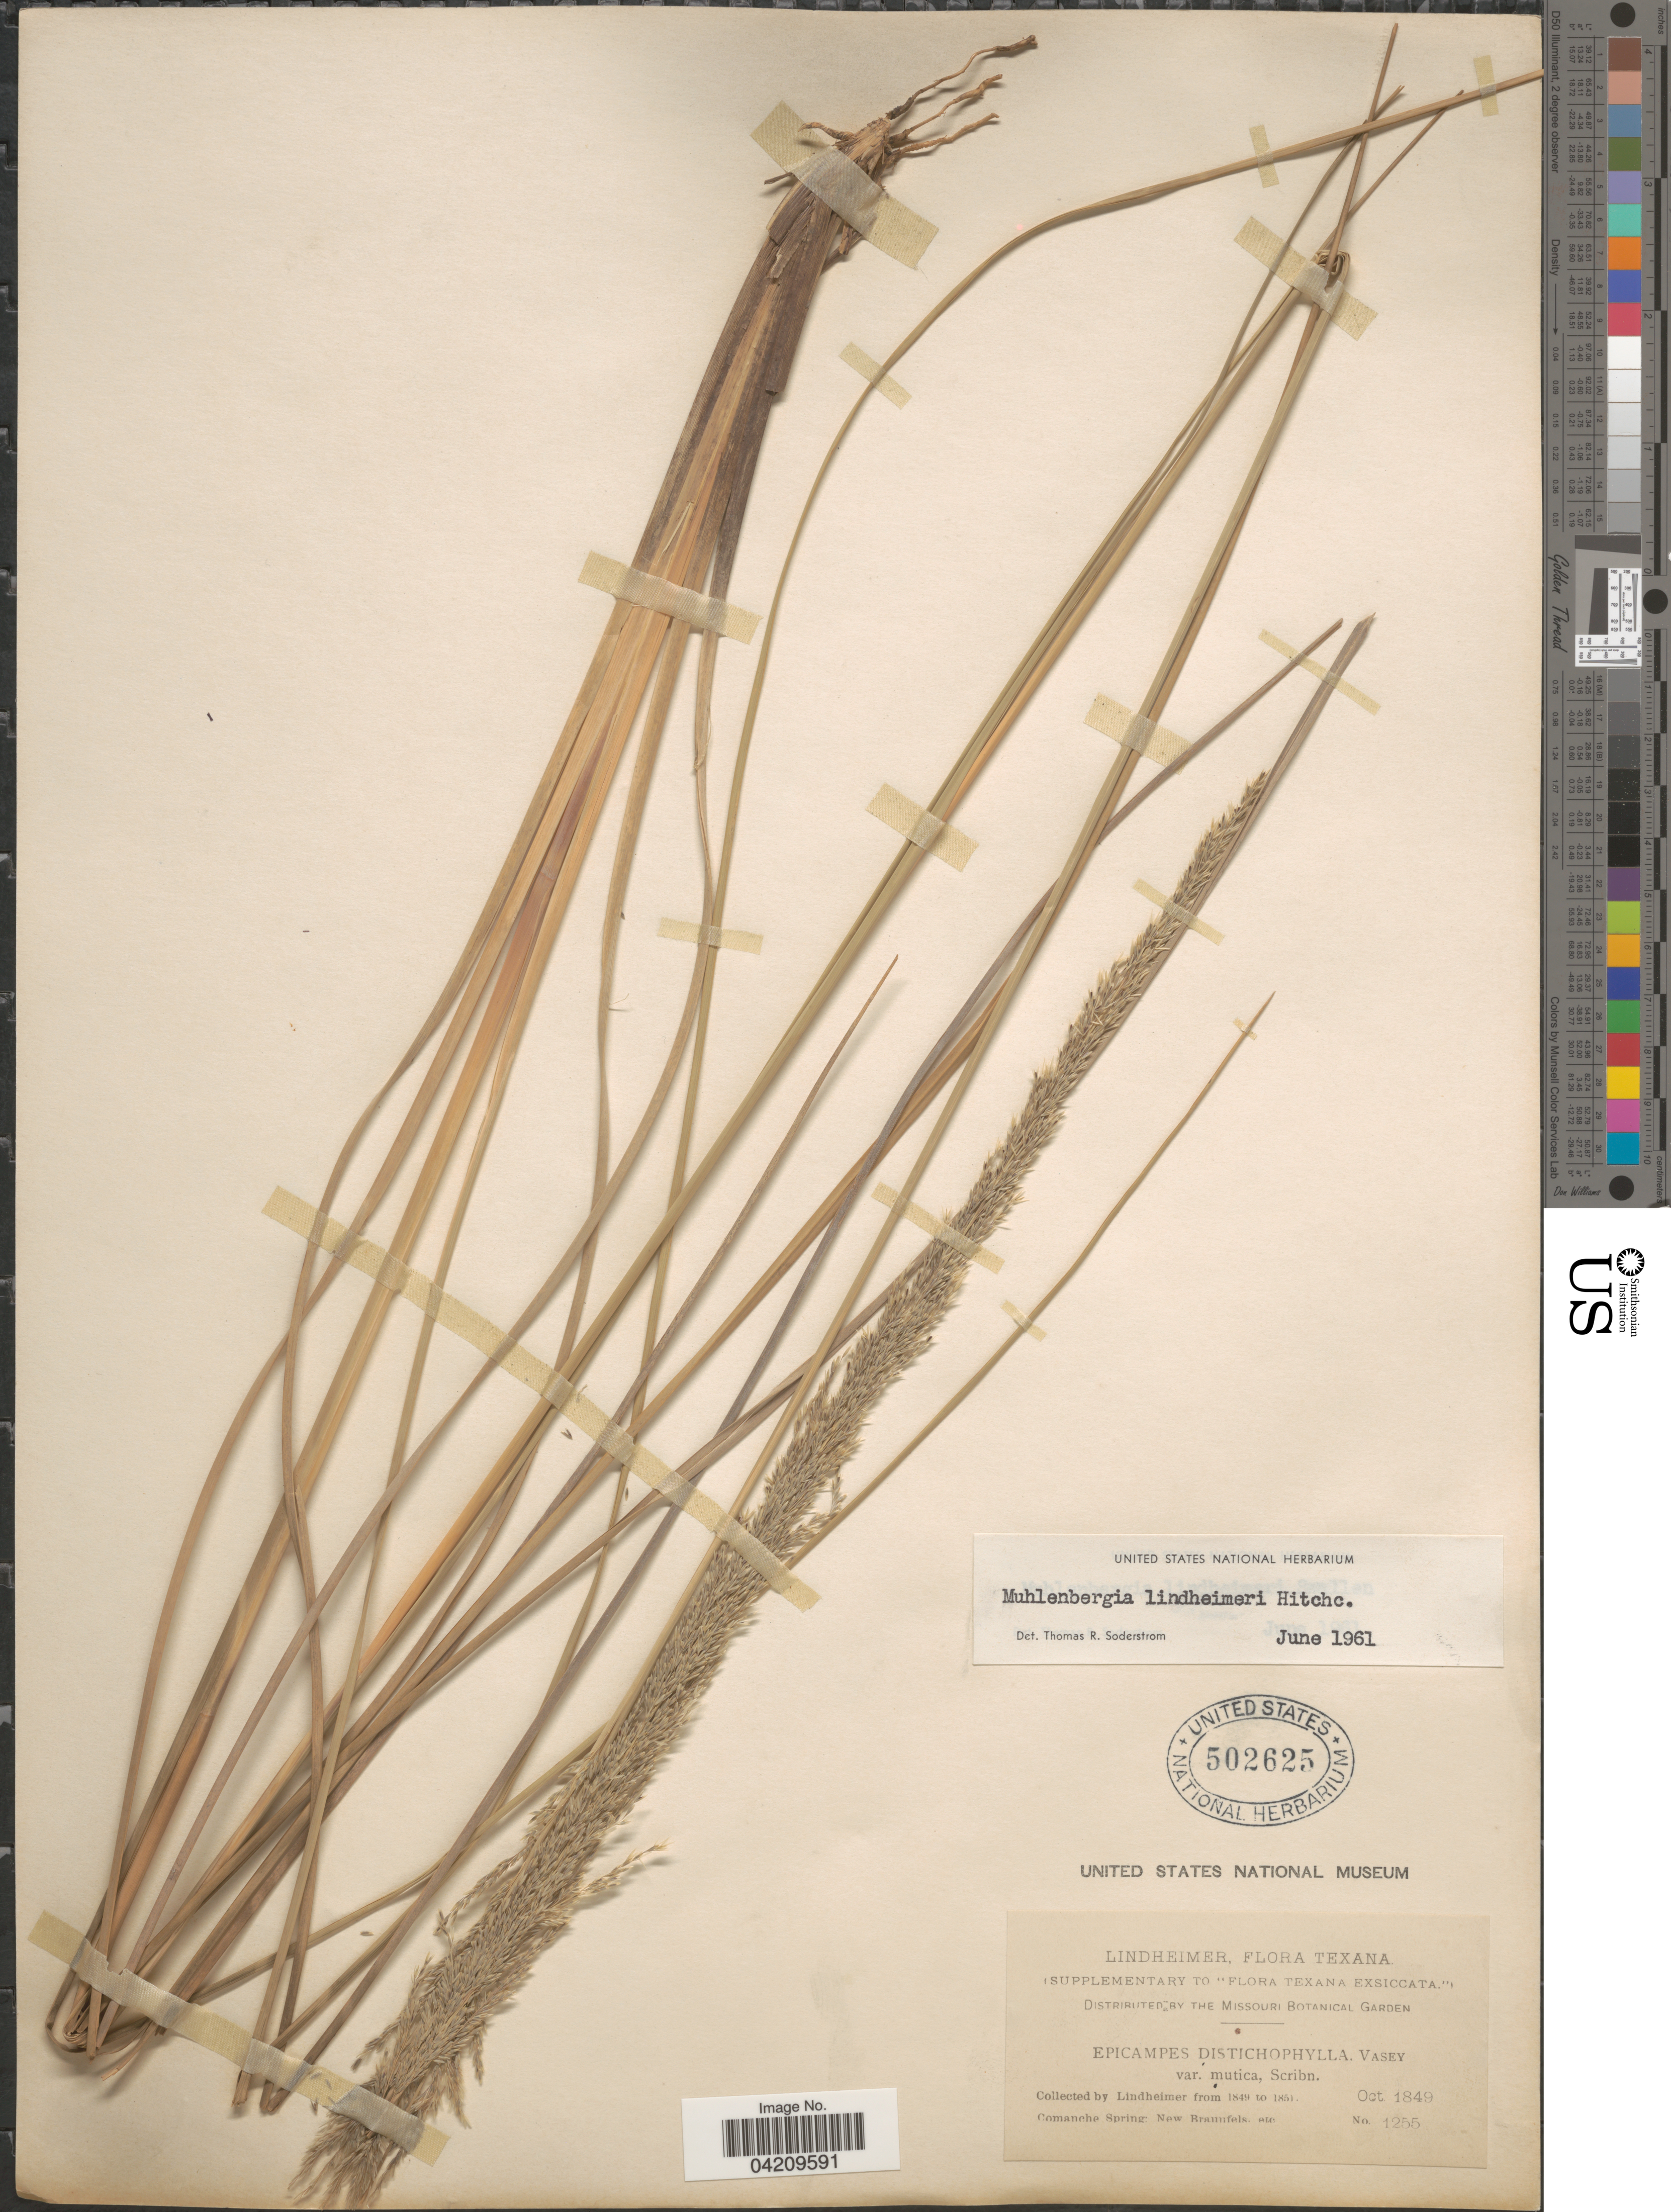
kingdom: Plantae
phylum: Tracheophyta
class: Liliopsida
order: Poales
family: Poaceae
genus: Muhlenbergia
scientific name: Muhlenbergia lindheimeri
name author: Hitchc.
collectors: -. Lindheimer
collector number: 1255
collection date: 1849-10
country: United States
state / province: Texas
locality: Comanche Spring: New Braunfels, etc.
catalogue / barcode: US 502625